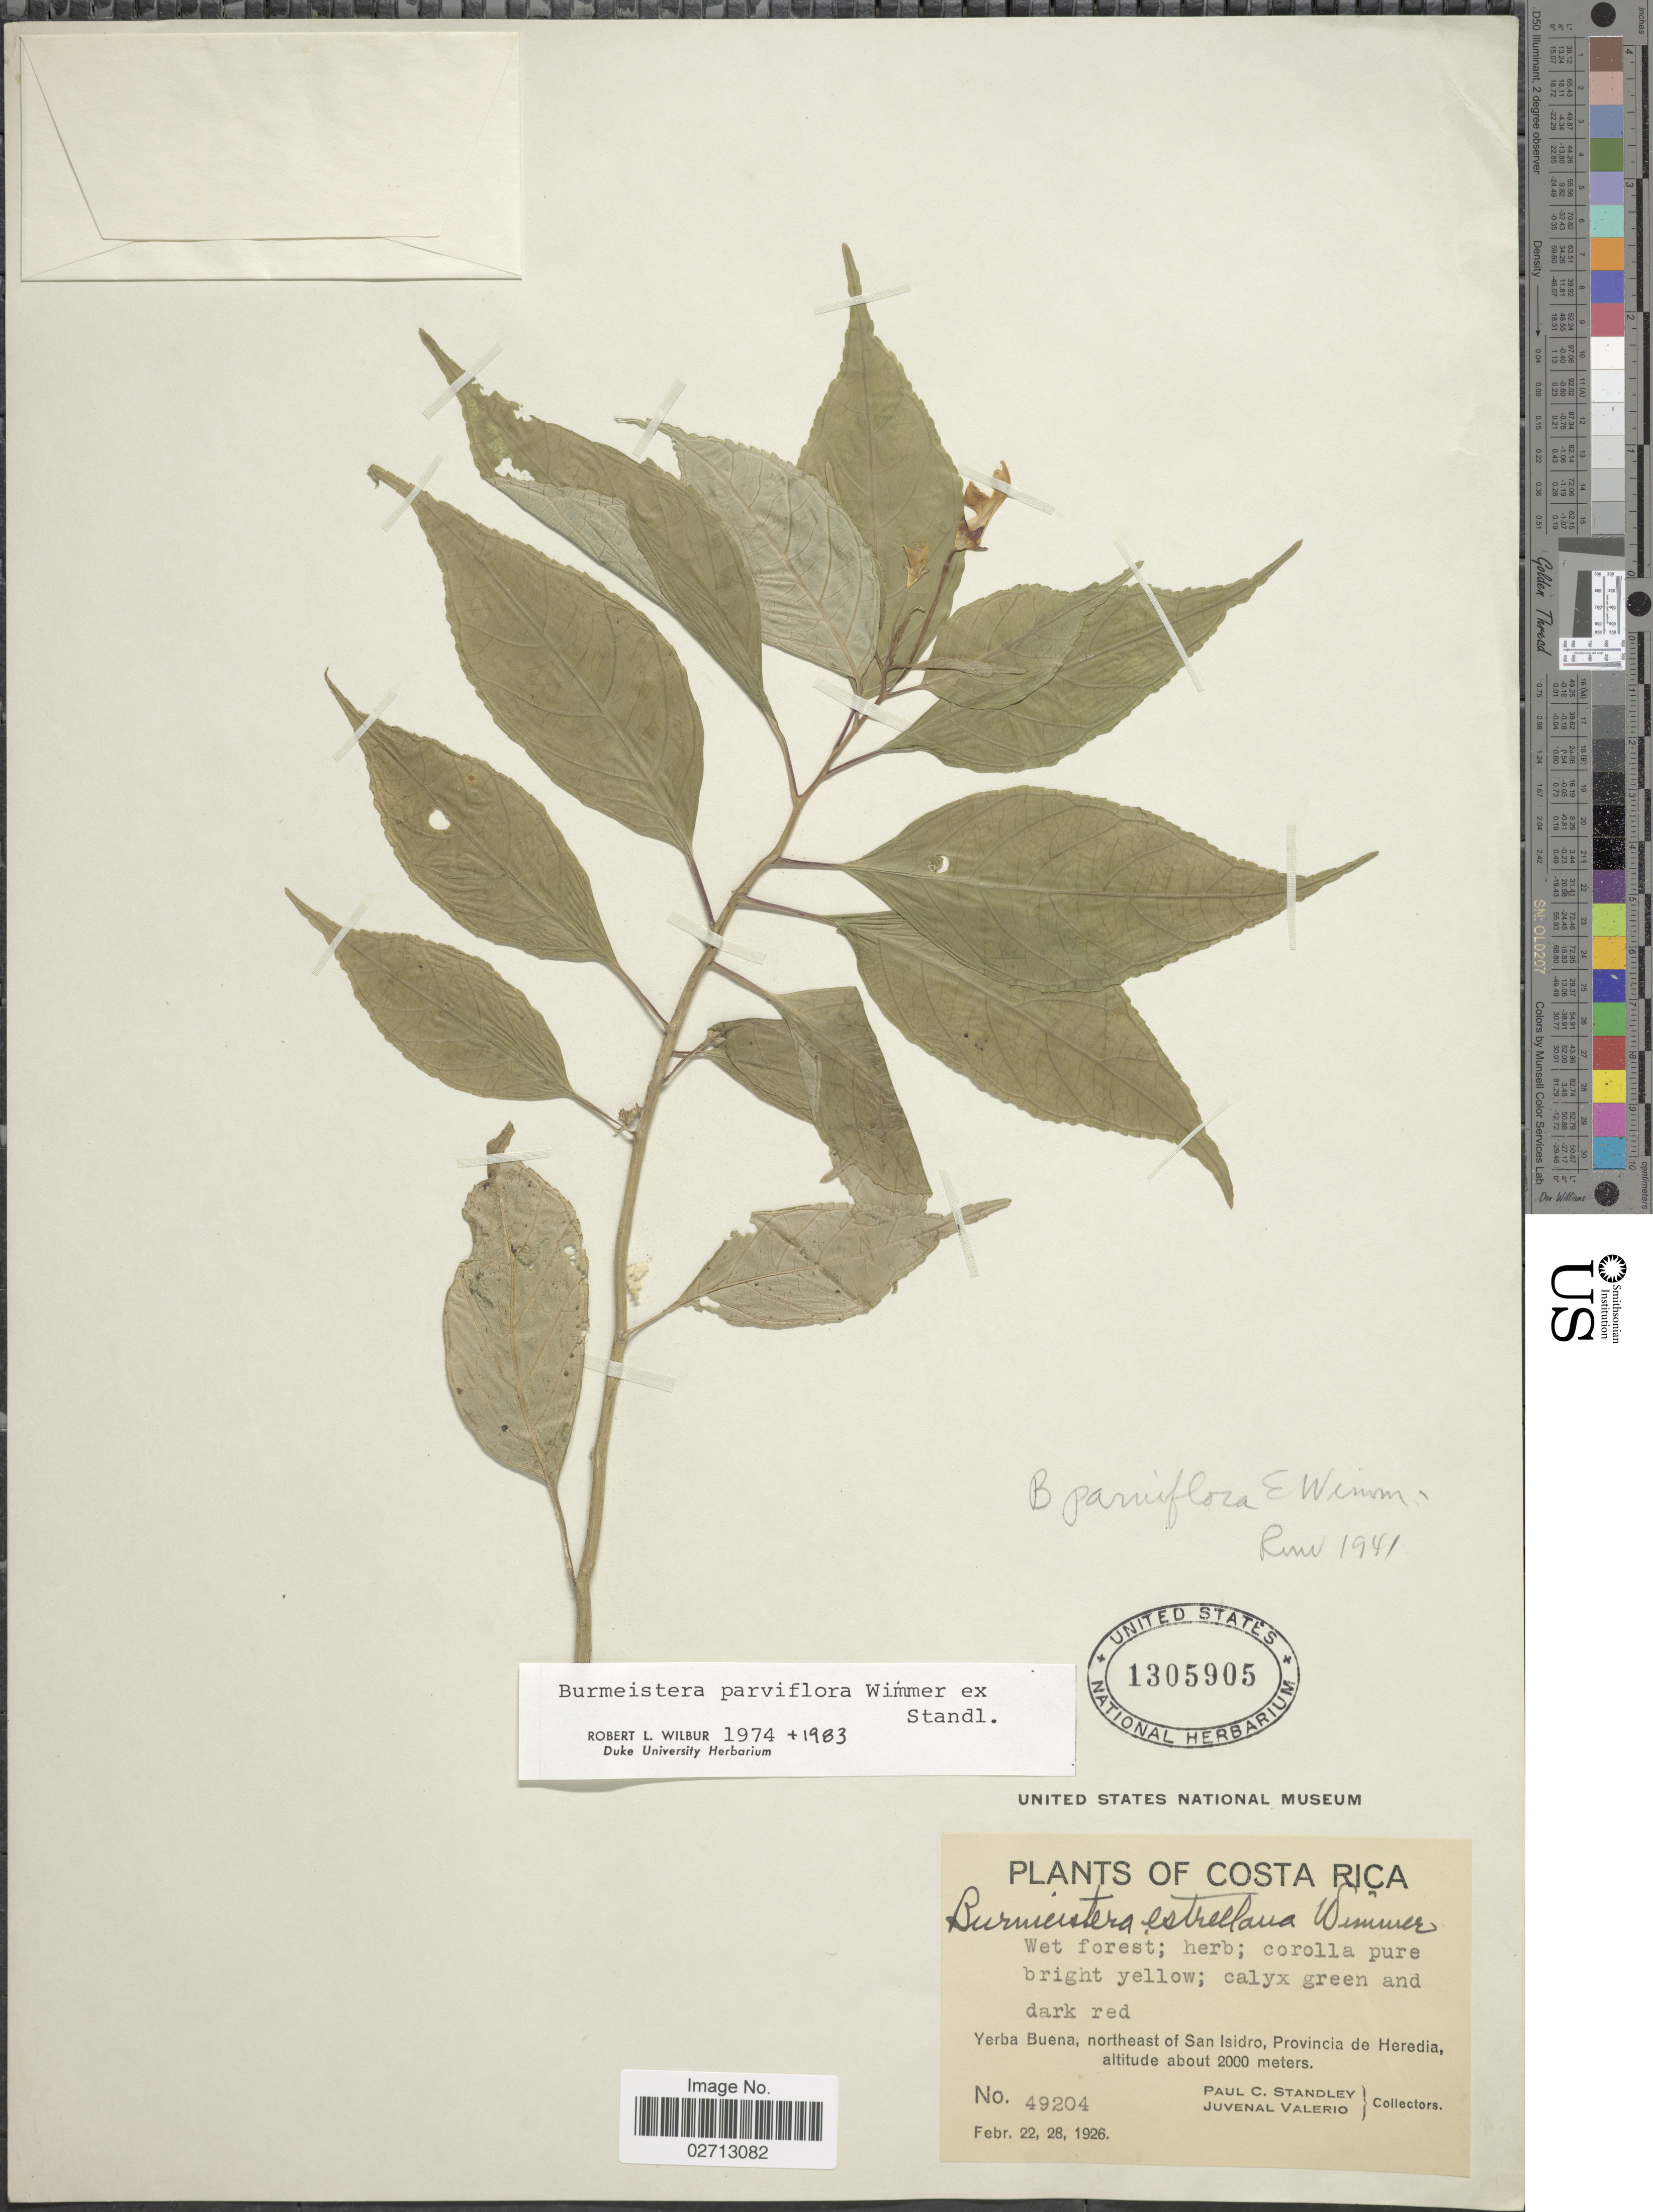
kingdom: Plantae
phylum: Tracheophyta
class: Magnoliopsida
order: Asterales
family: Campanulaceae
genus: Burmeistera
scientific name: Burmeistera parviflora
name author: E. Wimm. ex Standl.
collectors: P. C. Standley & J. Valerio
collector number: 49204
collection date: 1926-02-22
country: Costa Rica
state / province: Heredia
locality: Yerba Buena, northeast of San Isidro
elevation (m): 2000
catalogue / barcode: US 1305905